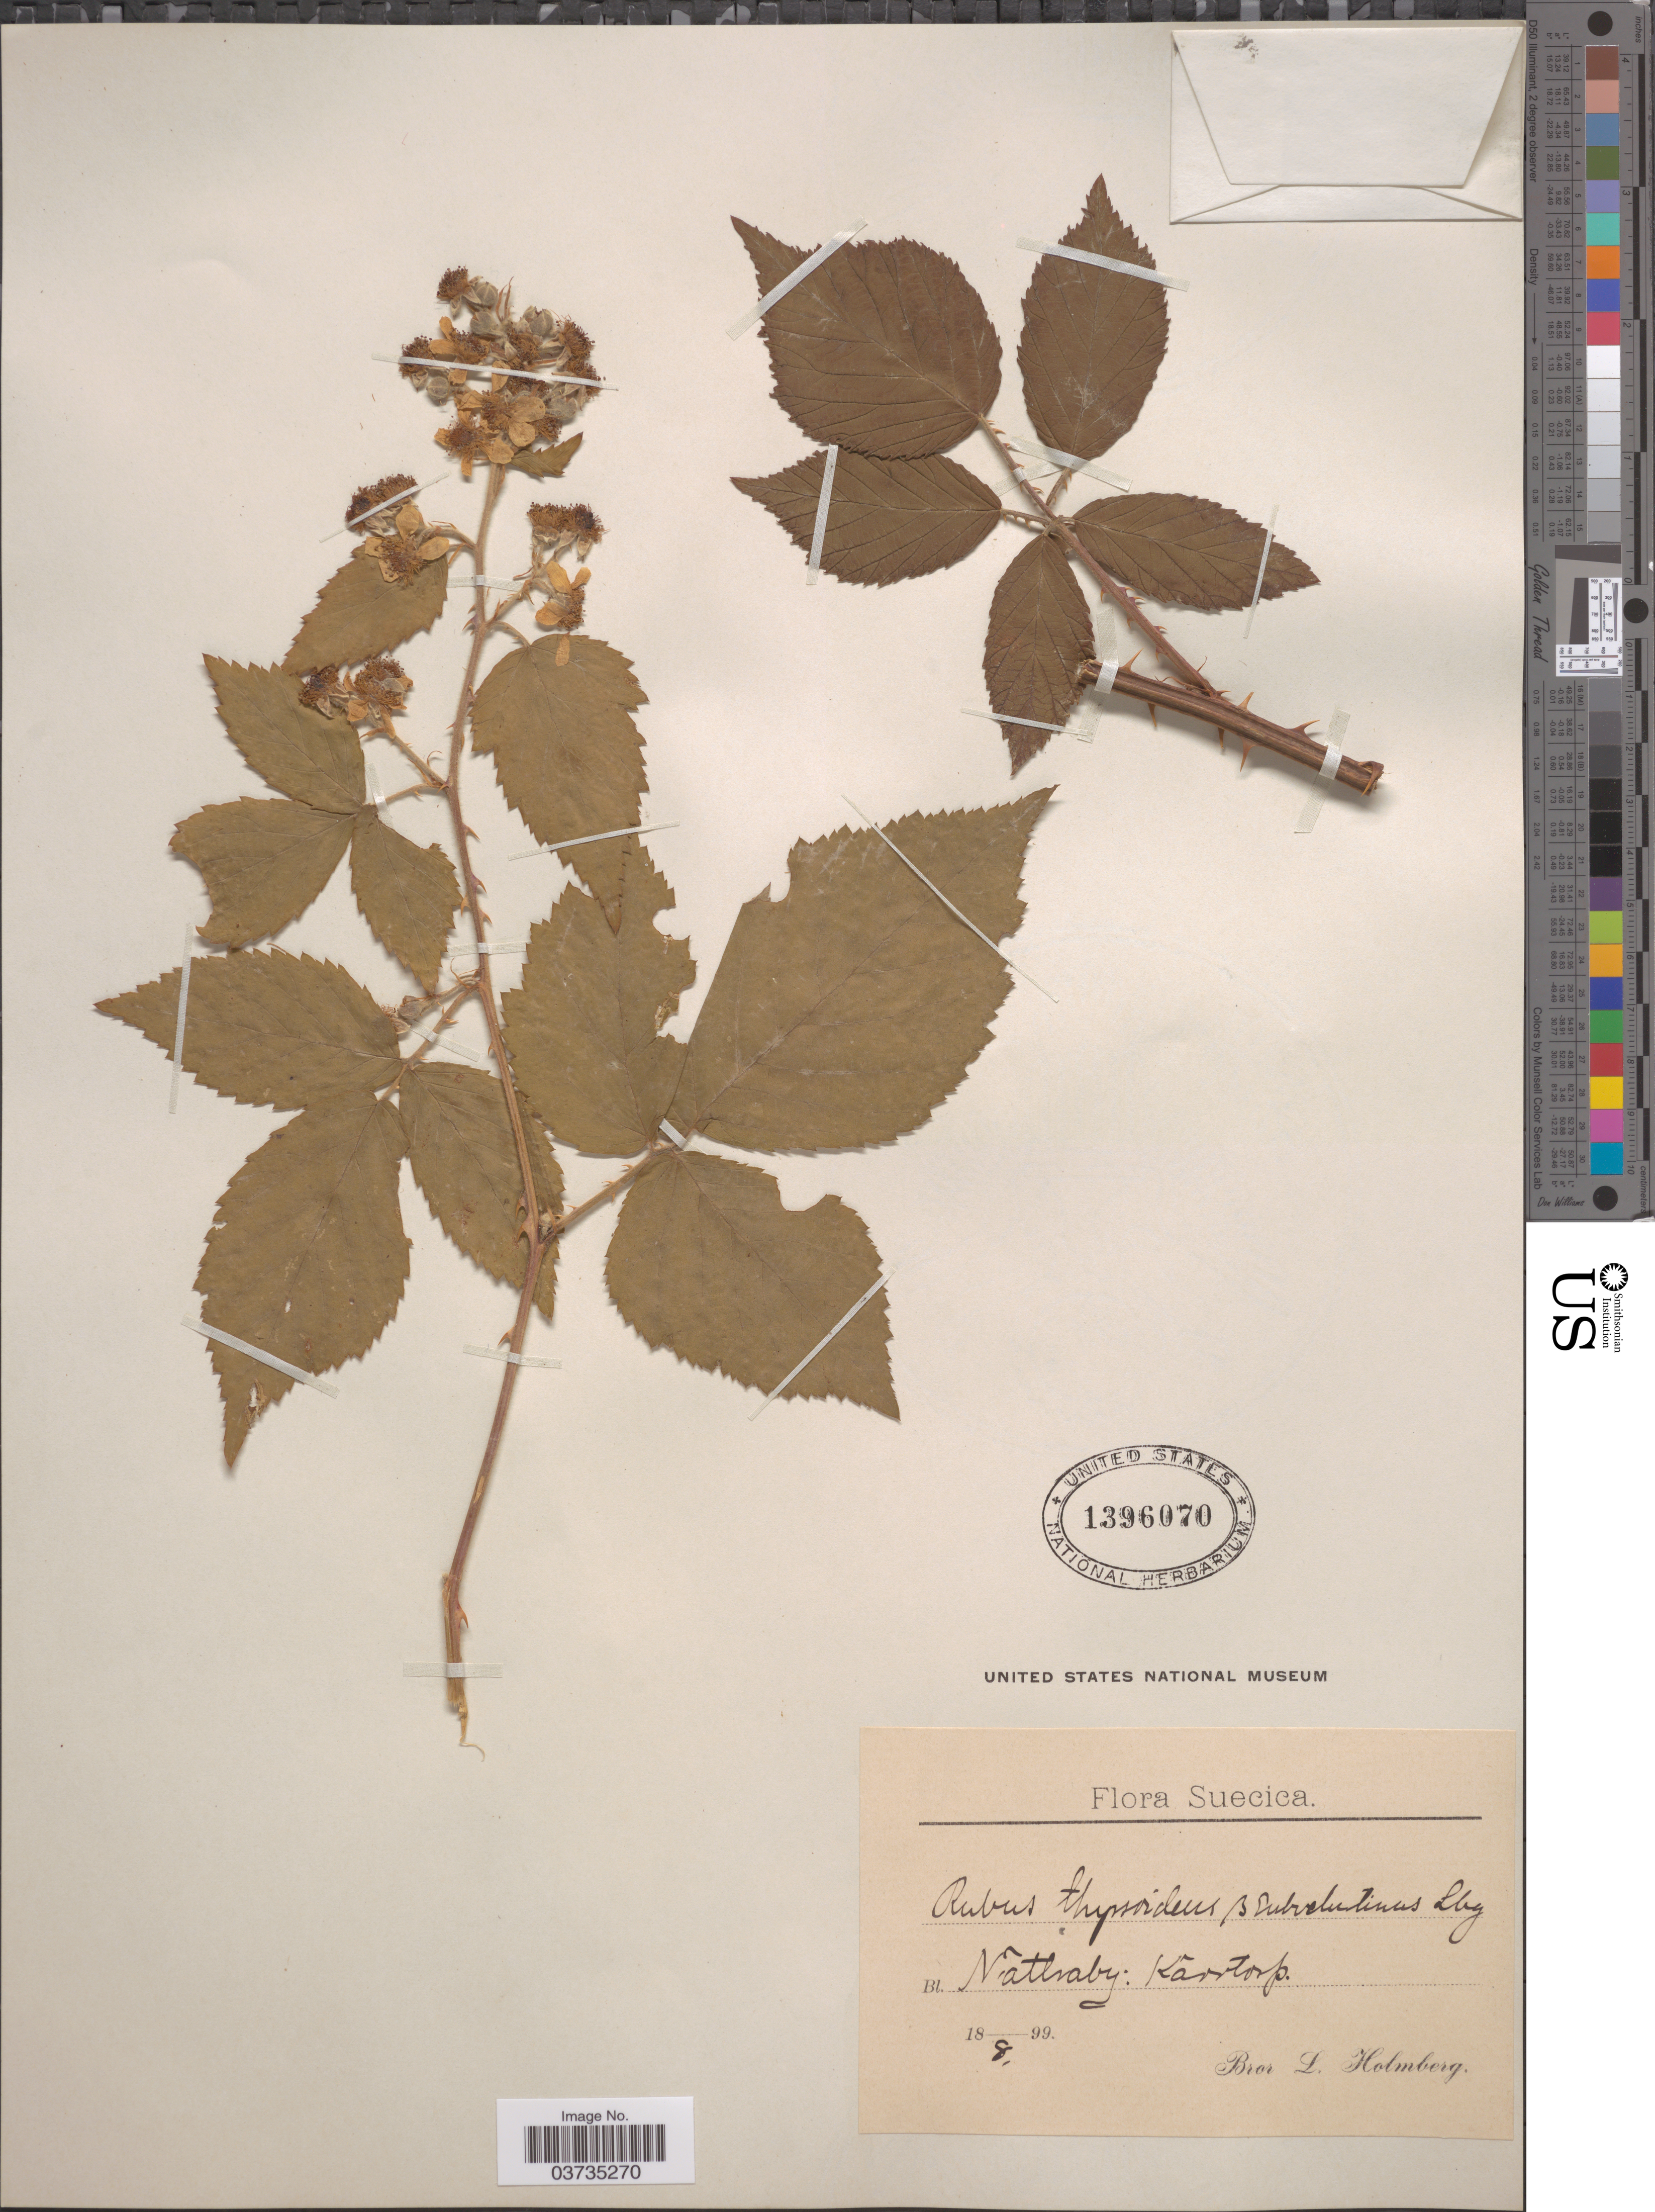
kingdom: Plantae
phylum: Tracheophyta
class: Magnoliopsida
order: Rosales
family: Rosaceae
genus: Rubus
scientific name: Rubus thyrsoideus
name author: Wimm.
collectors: L. Holmberg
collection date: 1899-08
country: Sweden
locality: Suecica. Bl. Nathaby: Karrtorp.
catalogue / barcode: US 1396070